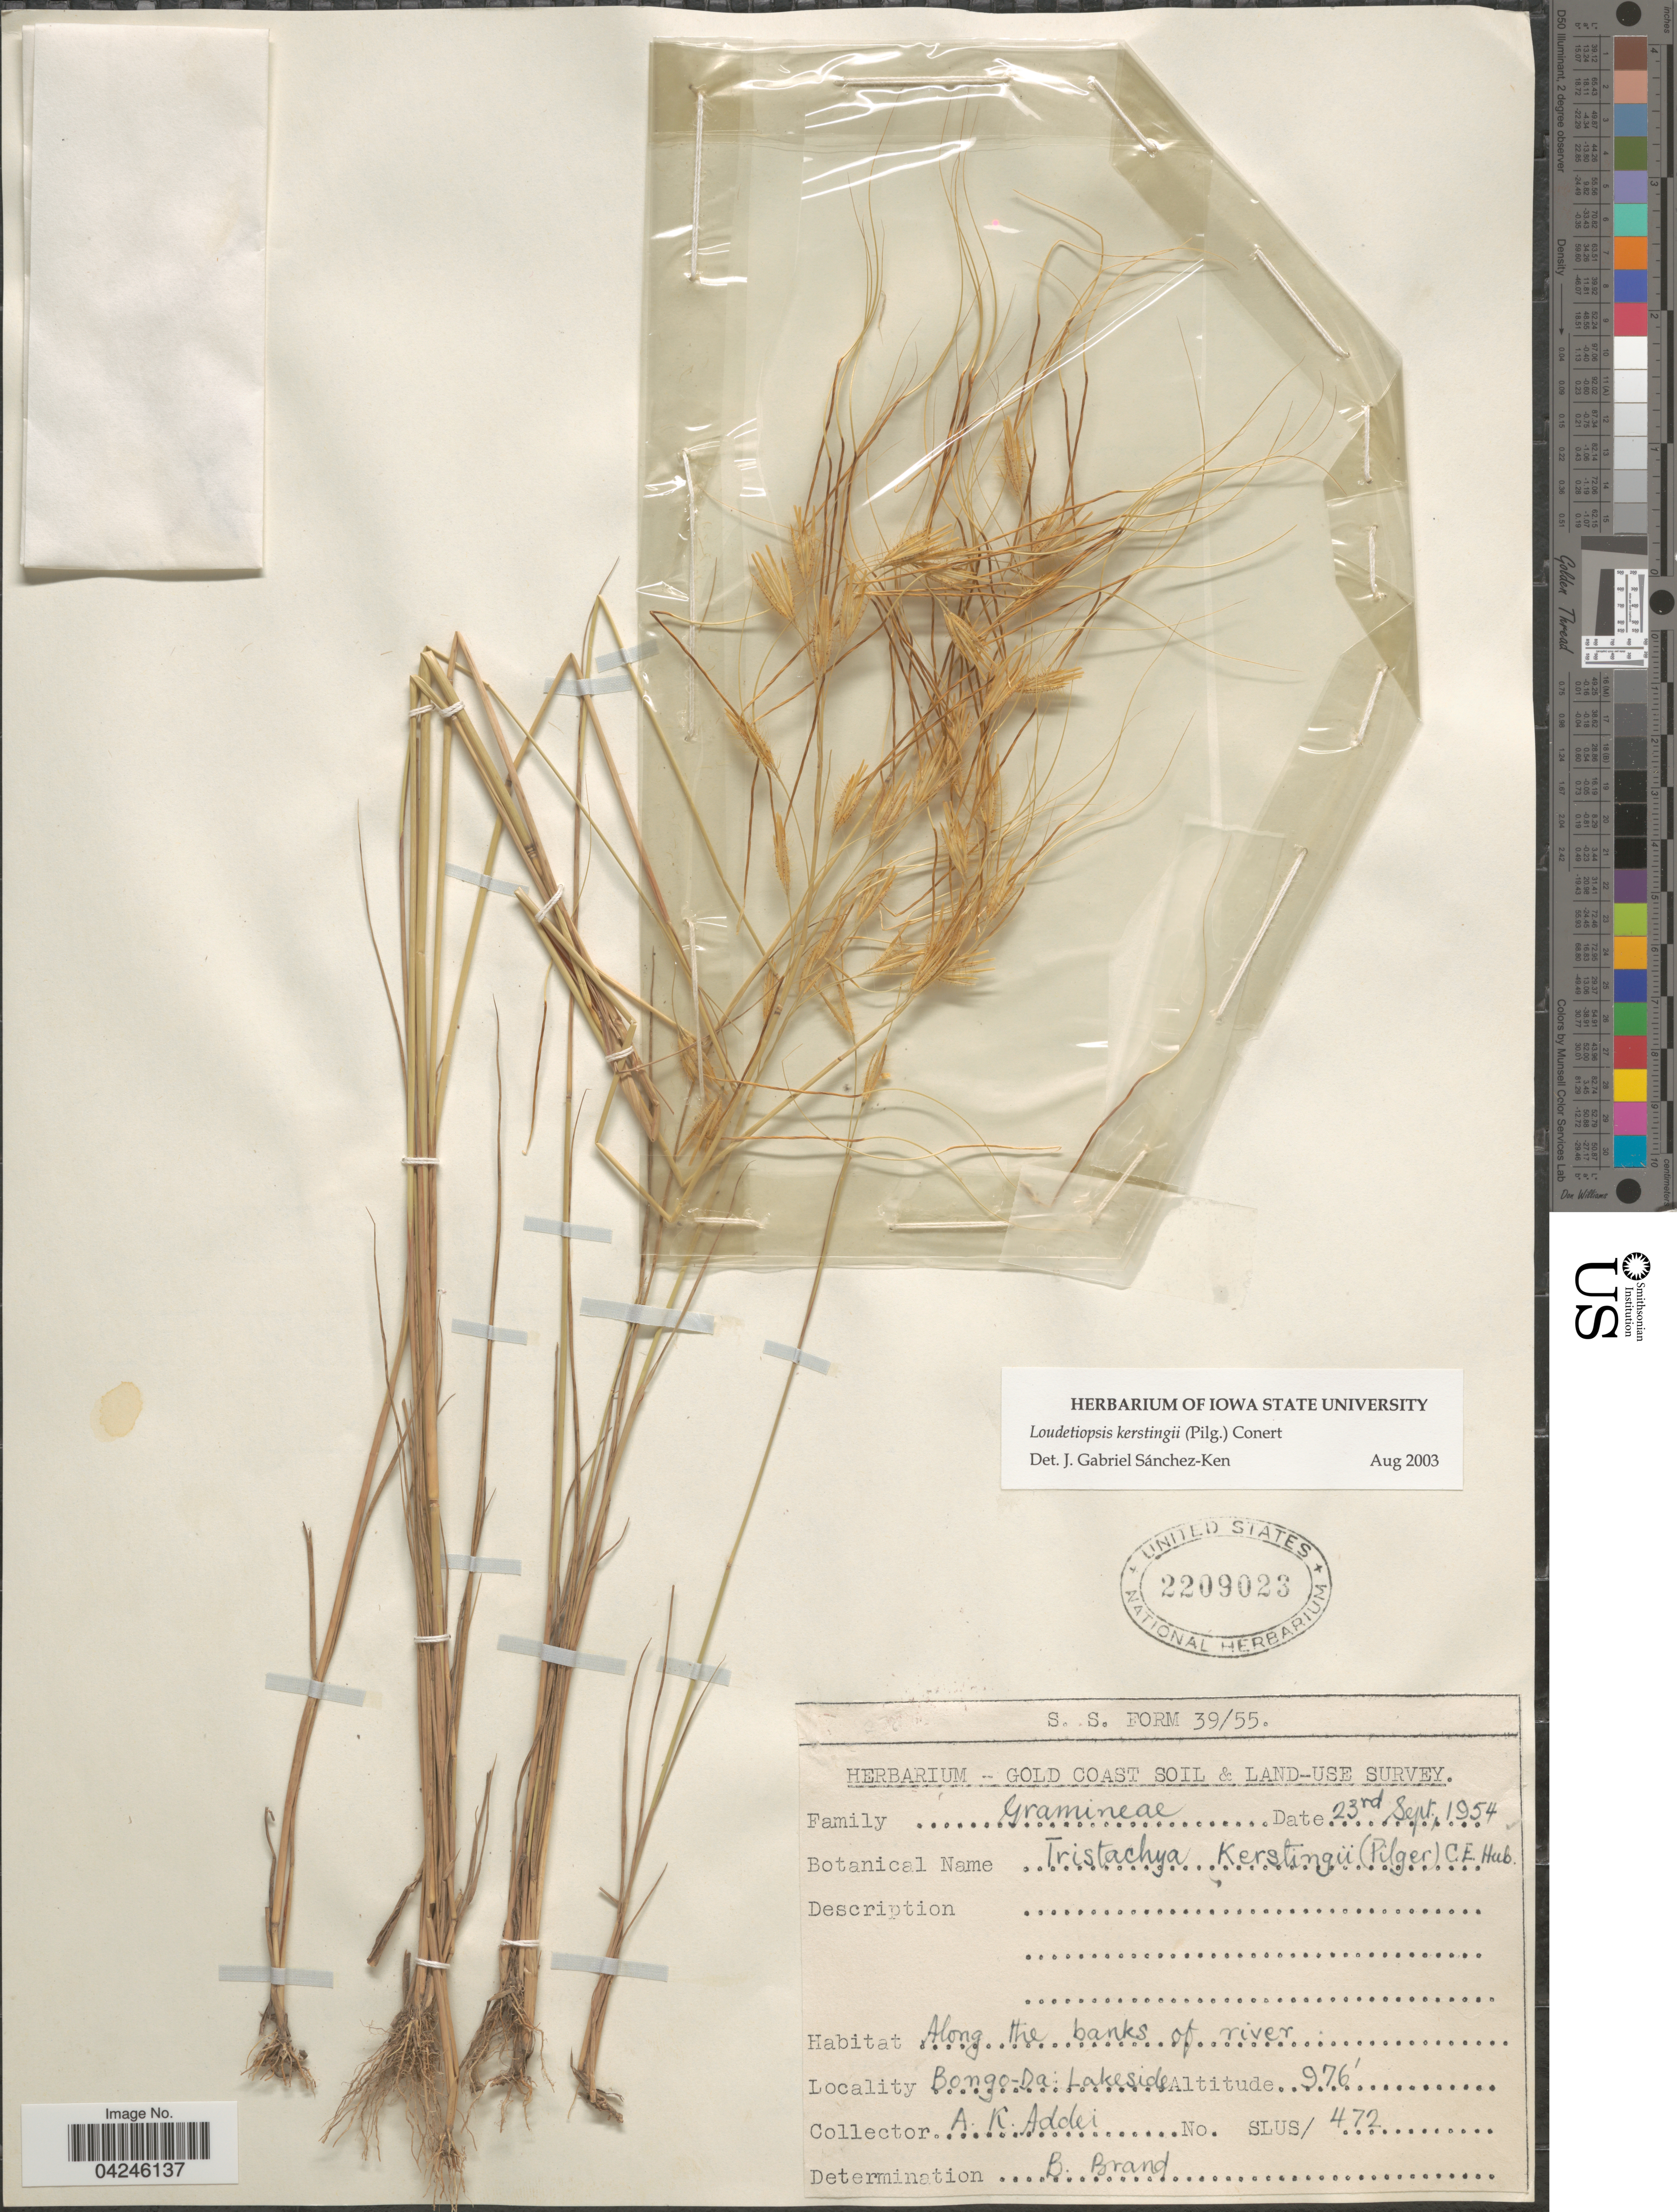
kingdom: Plantae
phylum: Tracheophyta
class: Liliopsida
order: Poales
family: Poaceae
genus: Loudetiopsis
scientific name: Loudetiopsis kerstingii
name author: (Pilg.) Conert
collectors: A. Addei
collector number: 472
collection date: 1954-09-23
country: Ghana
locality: Gold Coast Soil & Land-Use Survey. Along the banks of river. Bongo-Da: Lakeside.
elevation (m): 297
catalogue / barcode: US 2209023